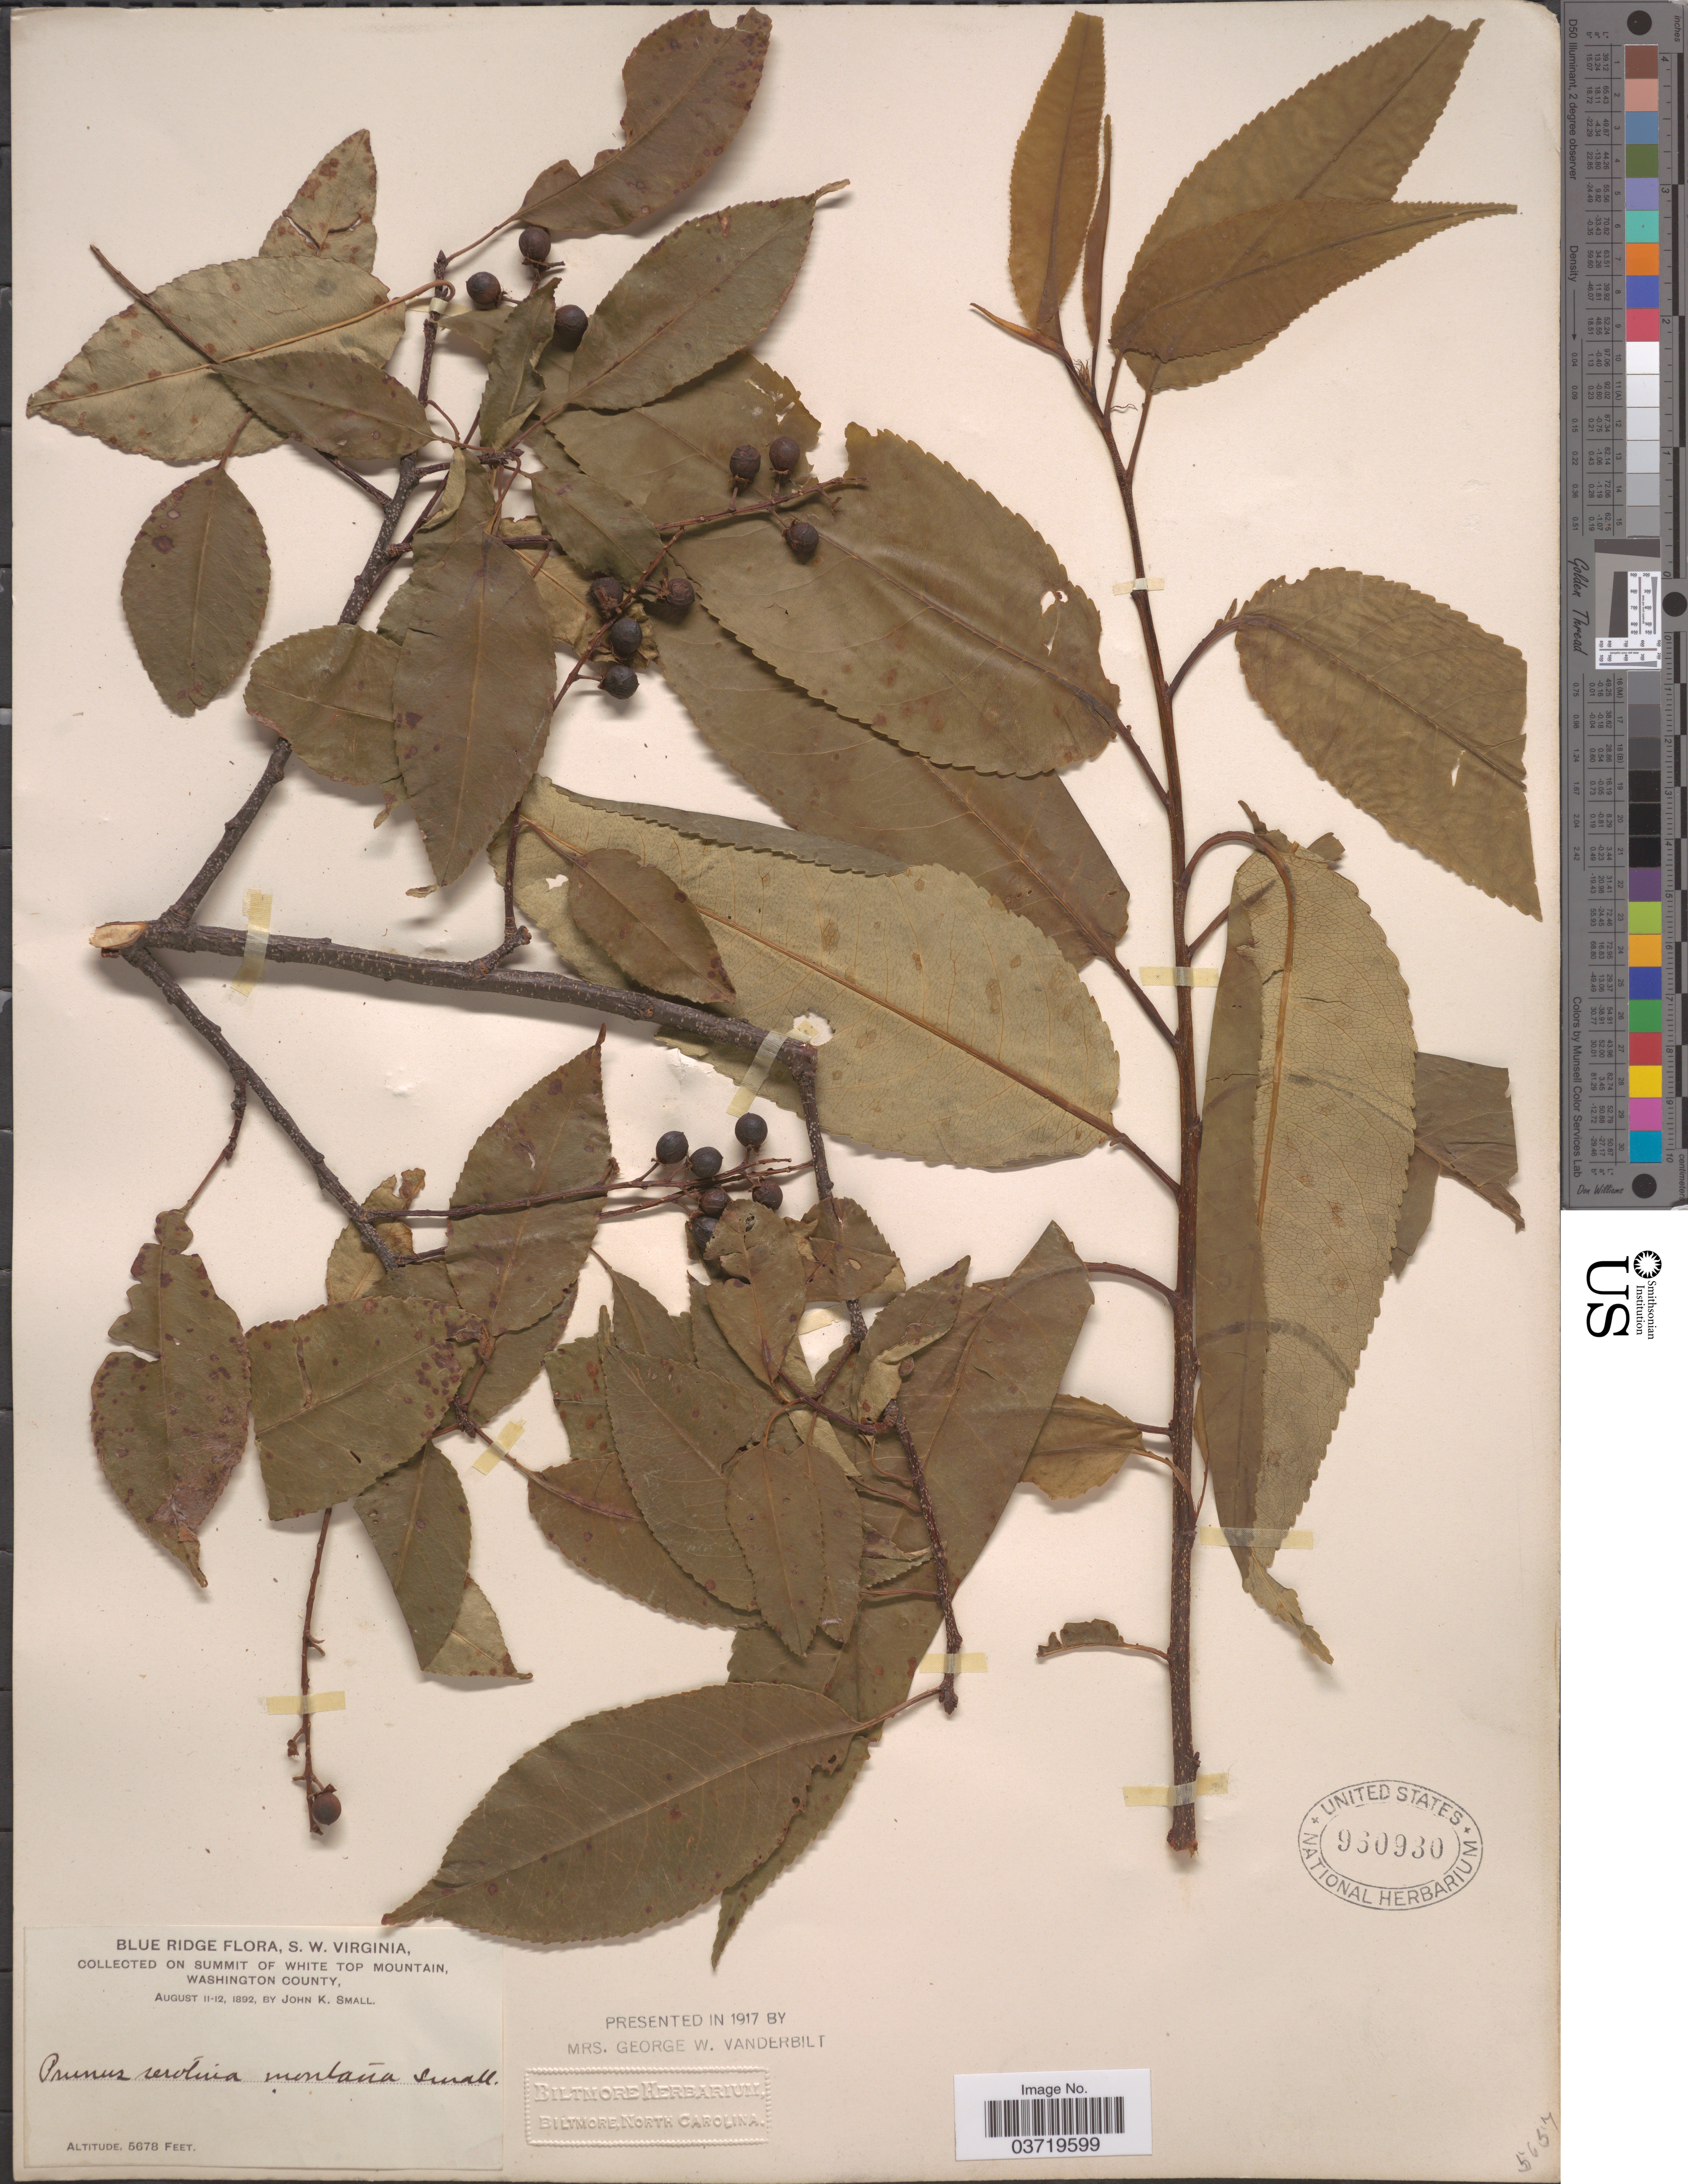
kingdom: Plantae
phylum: Tracheophyta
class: Magnoliopsida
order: Rosales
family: Rosaceae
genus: Prunus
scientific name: Prunus serotina var. montana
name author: (Small) Britton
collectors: J. K. Small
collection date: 1892-08-11/1892-08-12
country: United States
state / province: Virginia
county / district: Washington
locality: Blue Ridge, S. W. Virginia, on Summit of White Top Mountain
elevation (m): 1731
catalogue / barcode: US 960930